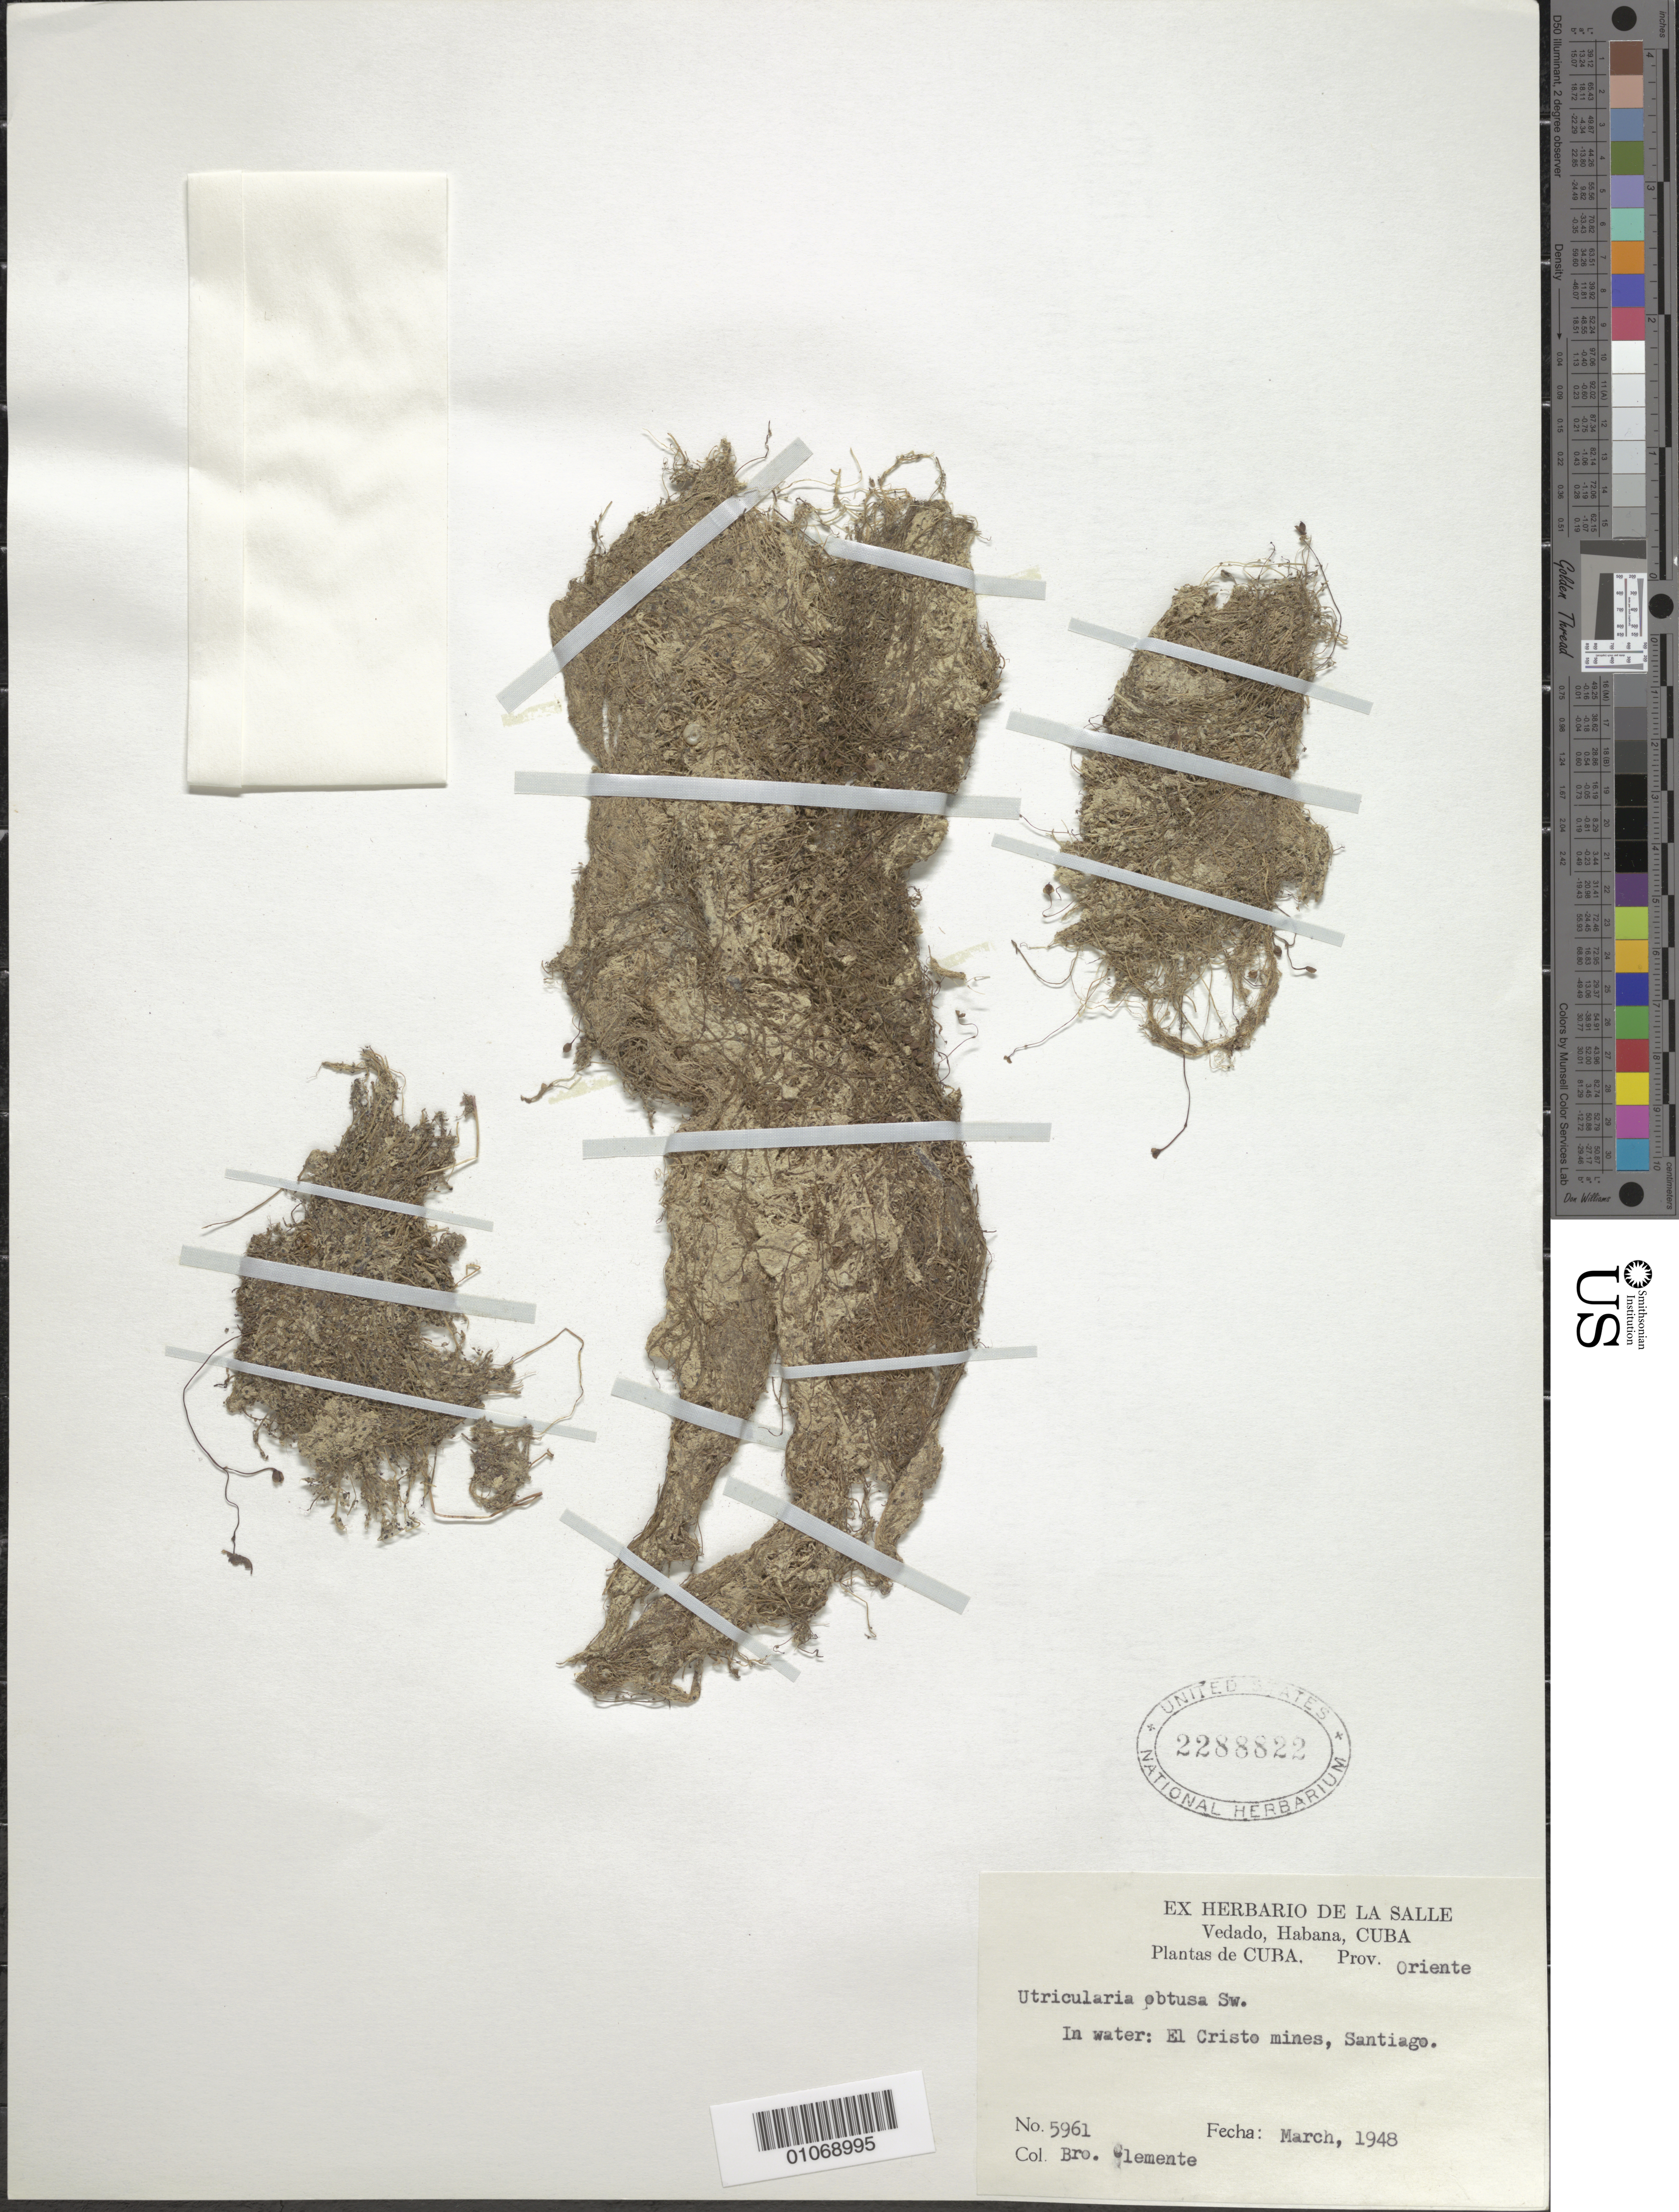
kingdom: Plantae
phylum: Tracheophyta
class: Magnoliopsida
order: Lamiales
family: Lentibulariaceae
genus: Utricularia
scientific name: Utricularia gibba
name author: L.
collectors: Bro. Clemente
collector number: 5961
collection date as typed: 01 Mar 1948 to 31 Mar 1948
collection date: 1948-03-01/1948-03-31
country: Cuba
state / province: Santiago de Cuba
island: Cuba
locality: In water: El Cristo mines, Santiago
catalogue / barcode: US 2288822